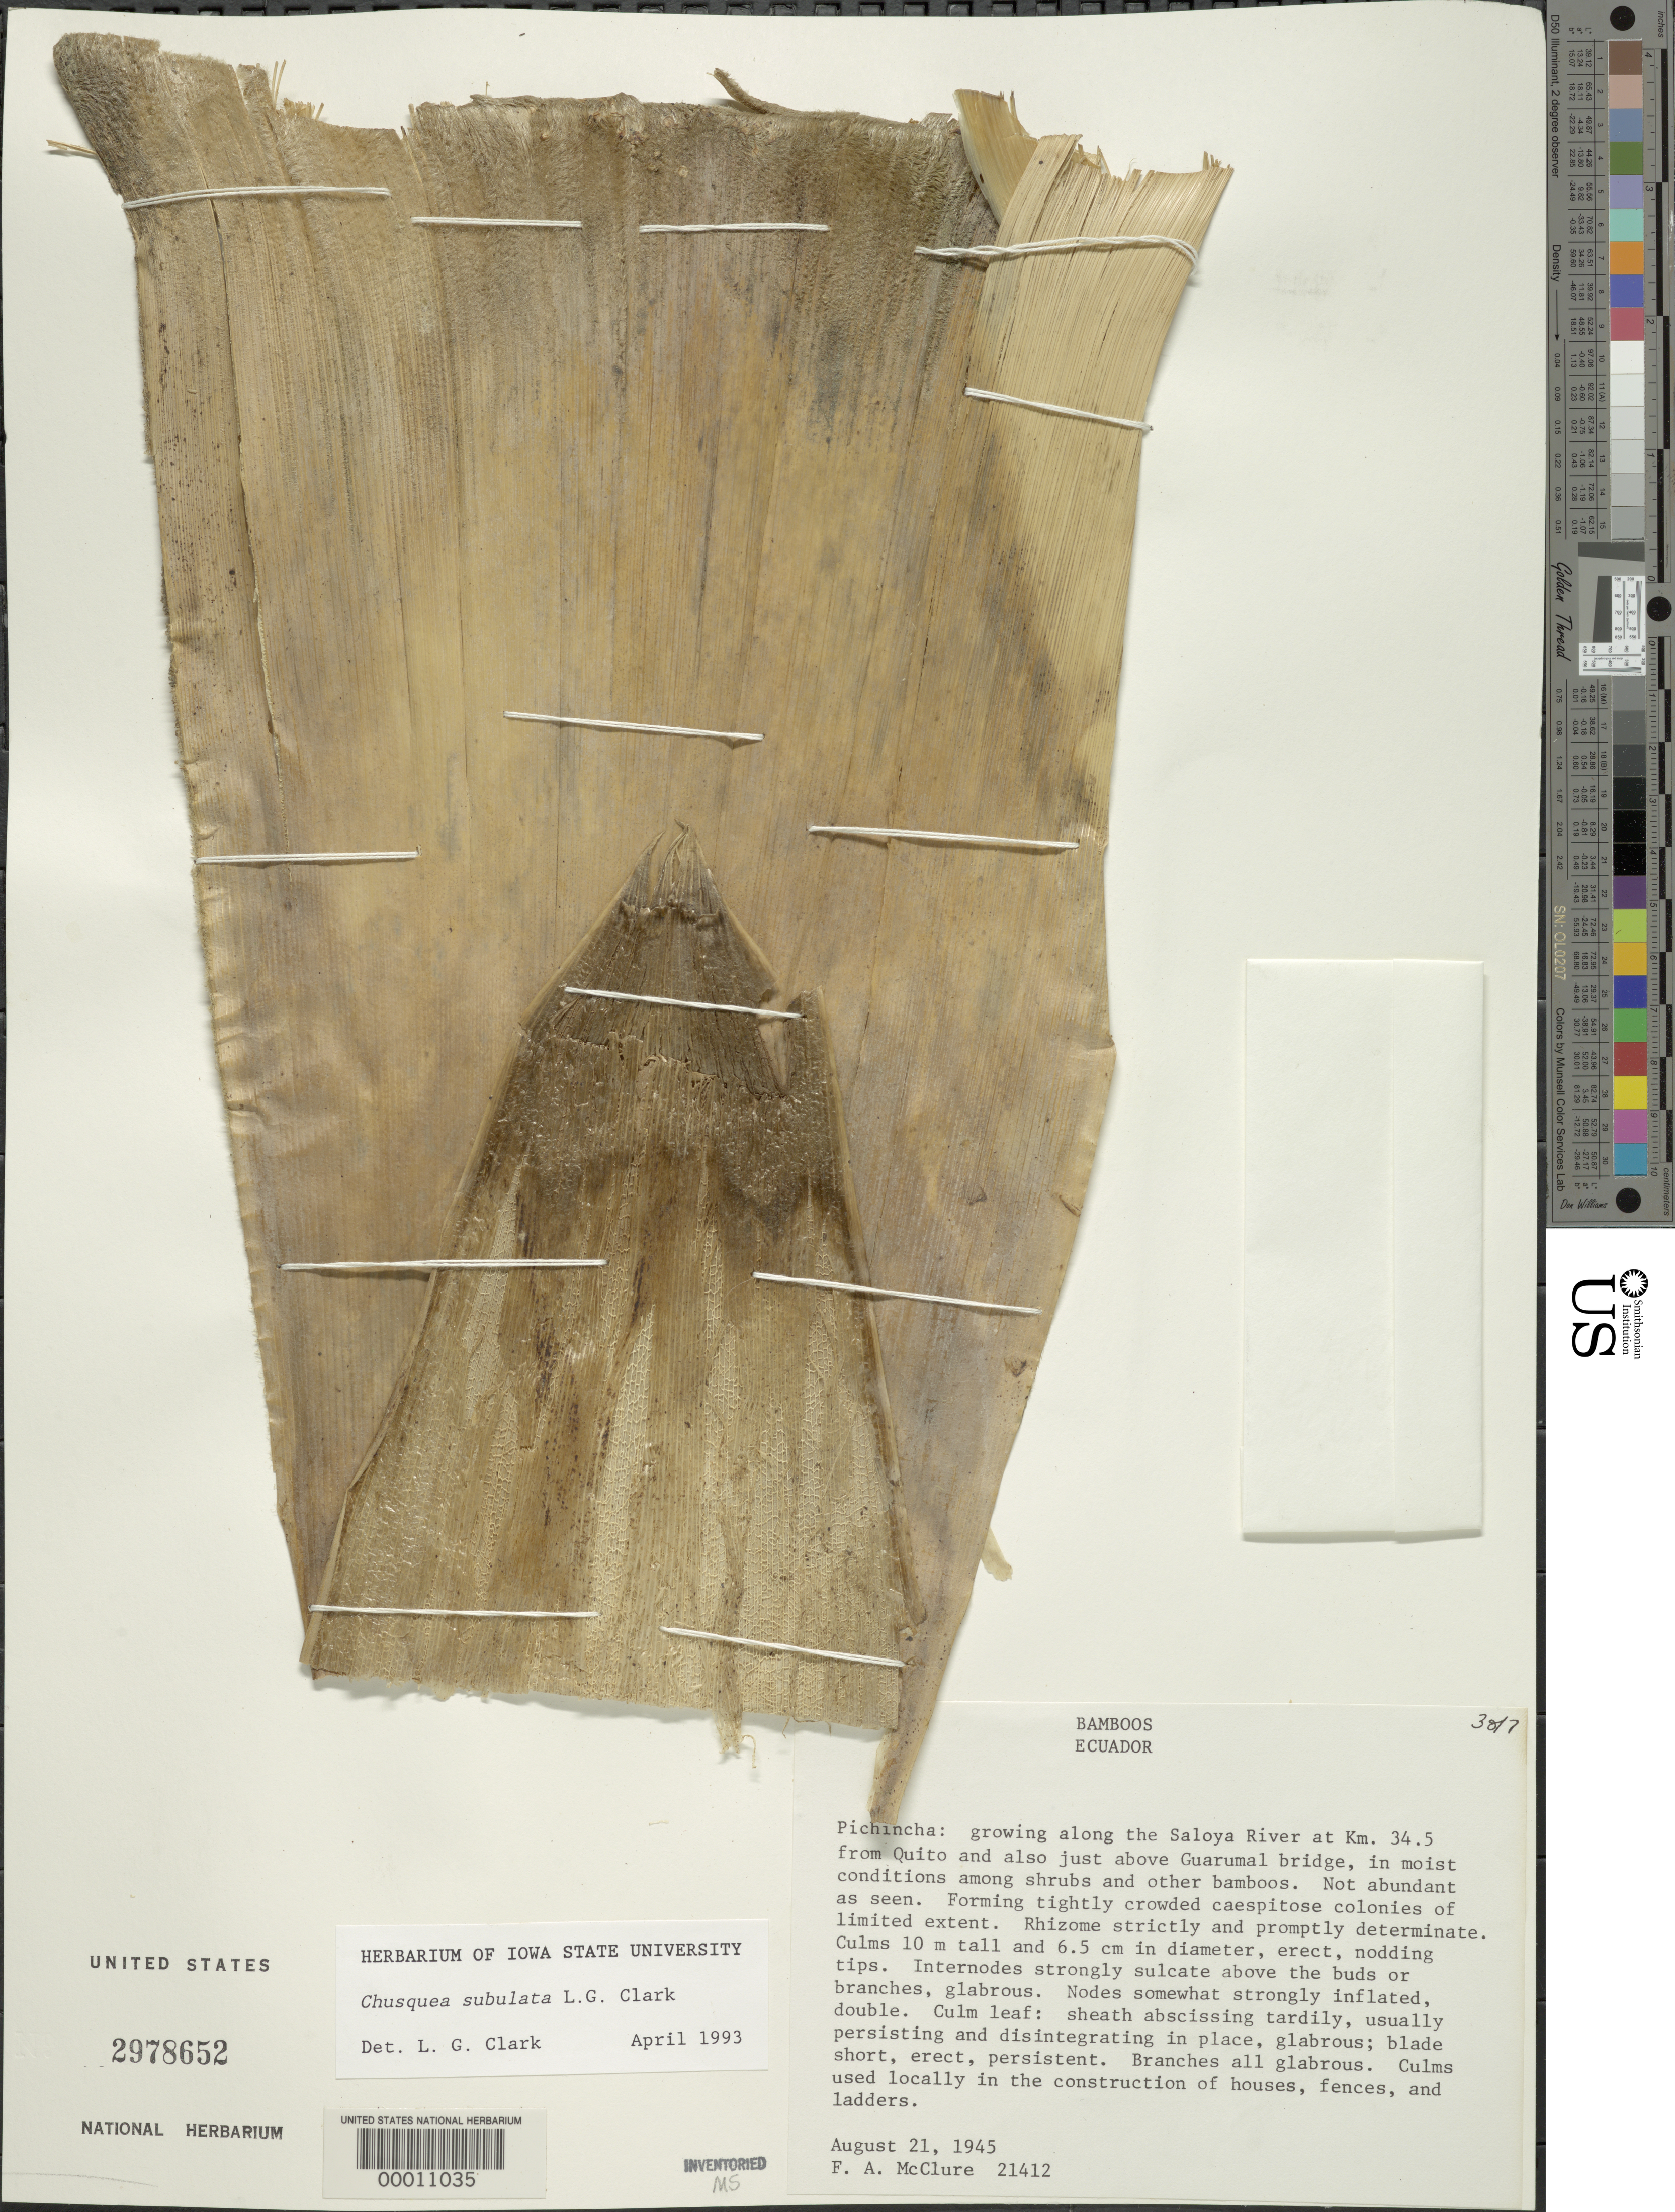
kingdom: Plantae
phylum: Tracheophyta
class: Liliopsida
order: Poales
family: Poaceae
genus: Chusquea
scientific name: Chusquea subulata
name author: L.G. Clark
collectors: F. A. McClure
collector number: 21412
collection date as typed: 21 Aug 1945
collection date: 1945-08-21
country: Ecuador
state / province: Pichincha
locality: Saloya River, quito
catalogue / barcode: US 2978652